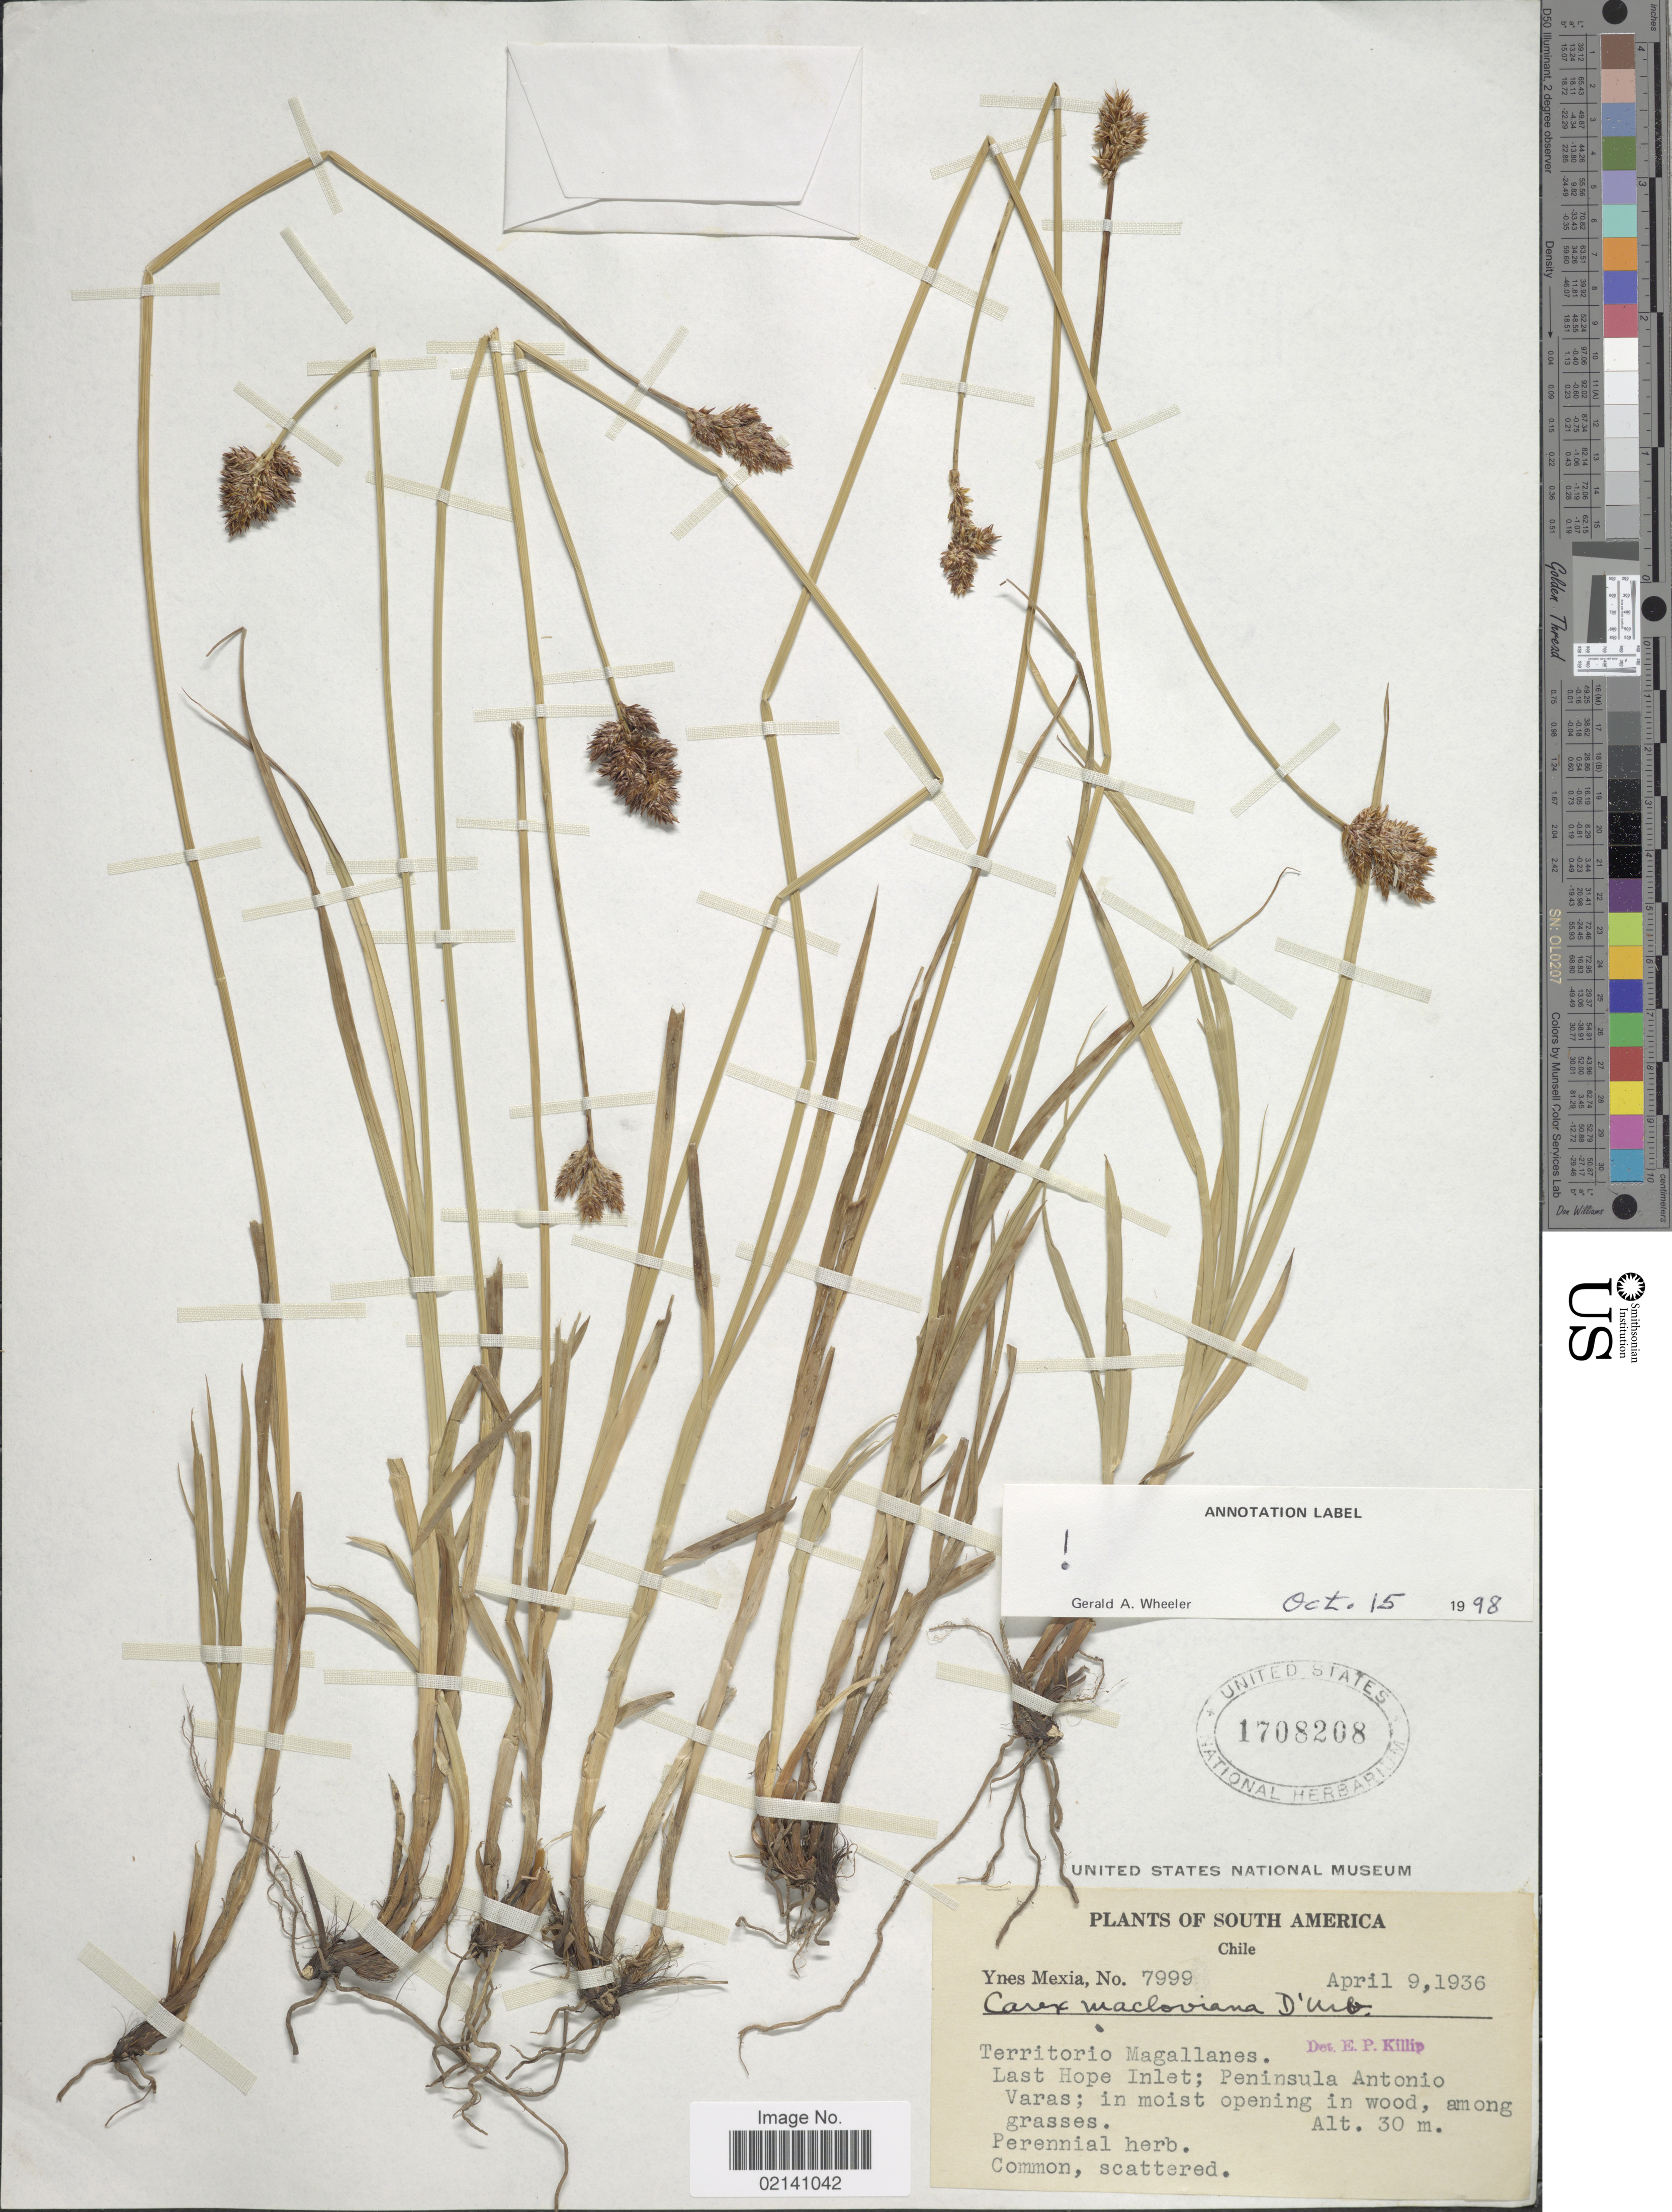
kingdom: Plantae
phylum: Tracheophyta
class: Liliopsida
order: Poales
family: Cyperaceae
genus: Carex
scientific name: Carex macloviana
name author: d'Urv.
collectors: Y. Mexia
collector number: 7999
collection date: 1936-04-09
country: Chile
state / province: Magallanes y de la Antártica Chilena (XII)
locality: Territorio Magallanes, Last Hope Inlet, Peninsula Antonio Varas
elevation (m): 30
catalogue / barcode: US 1708208